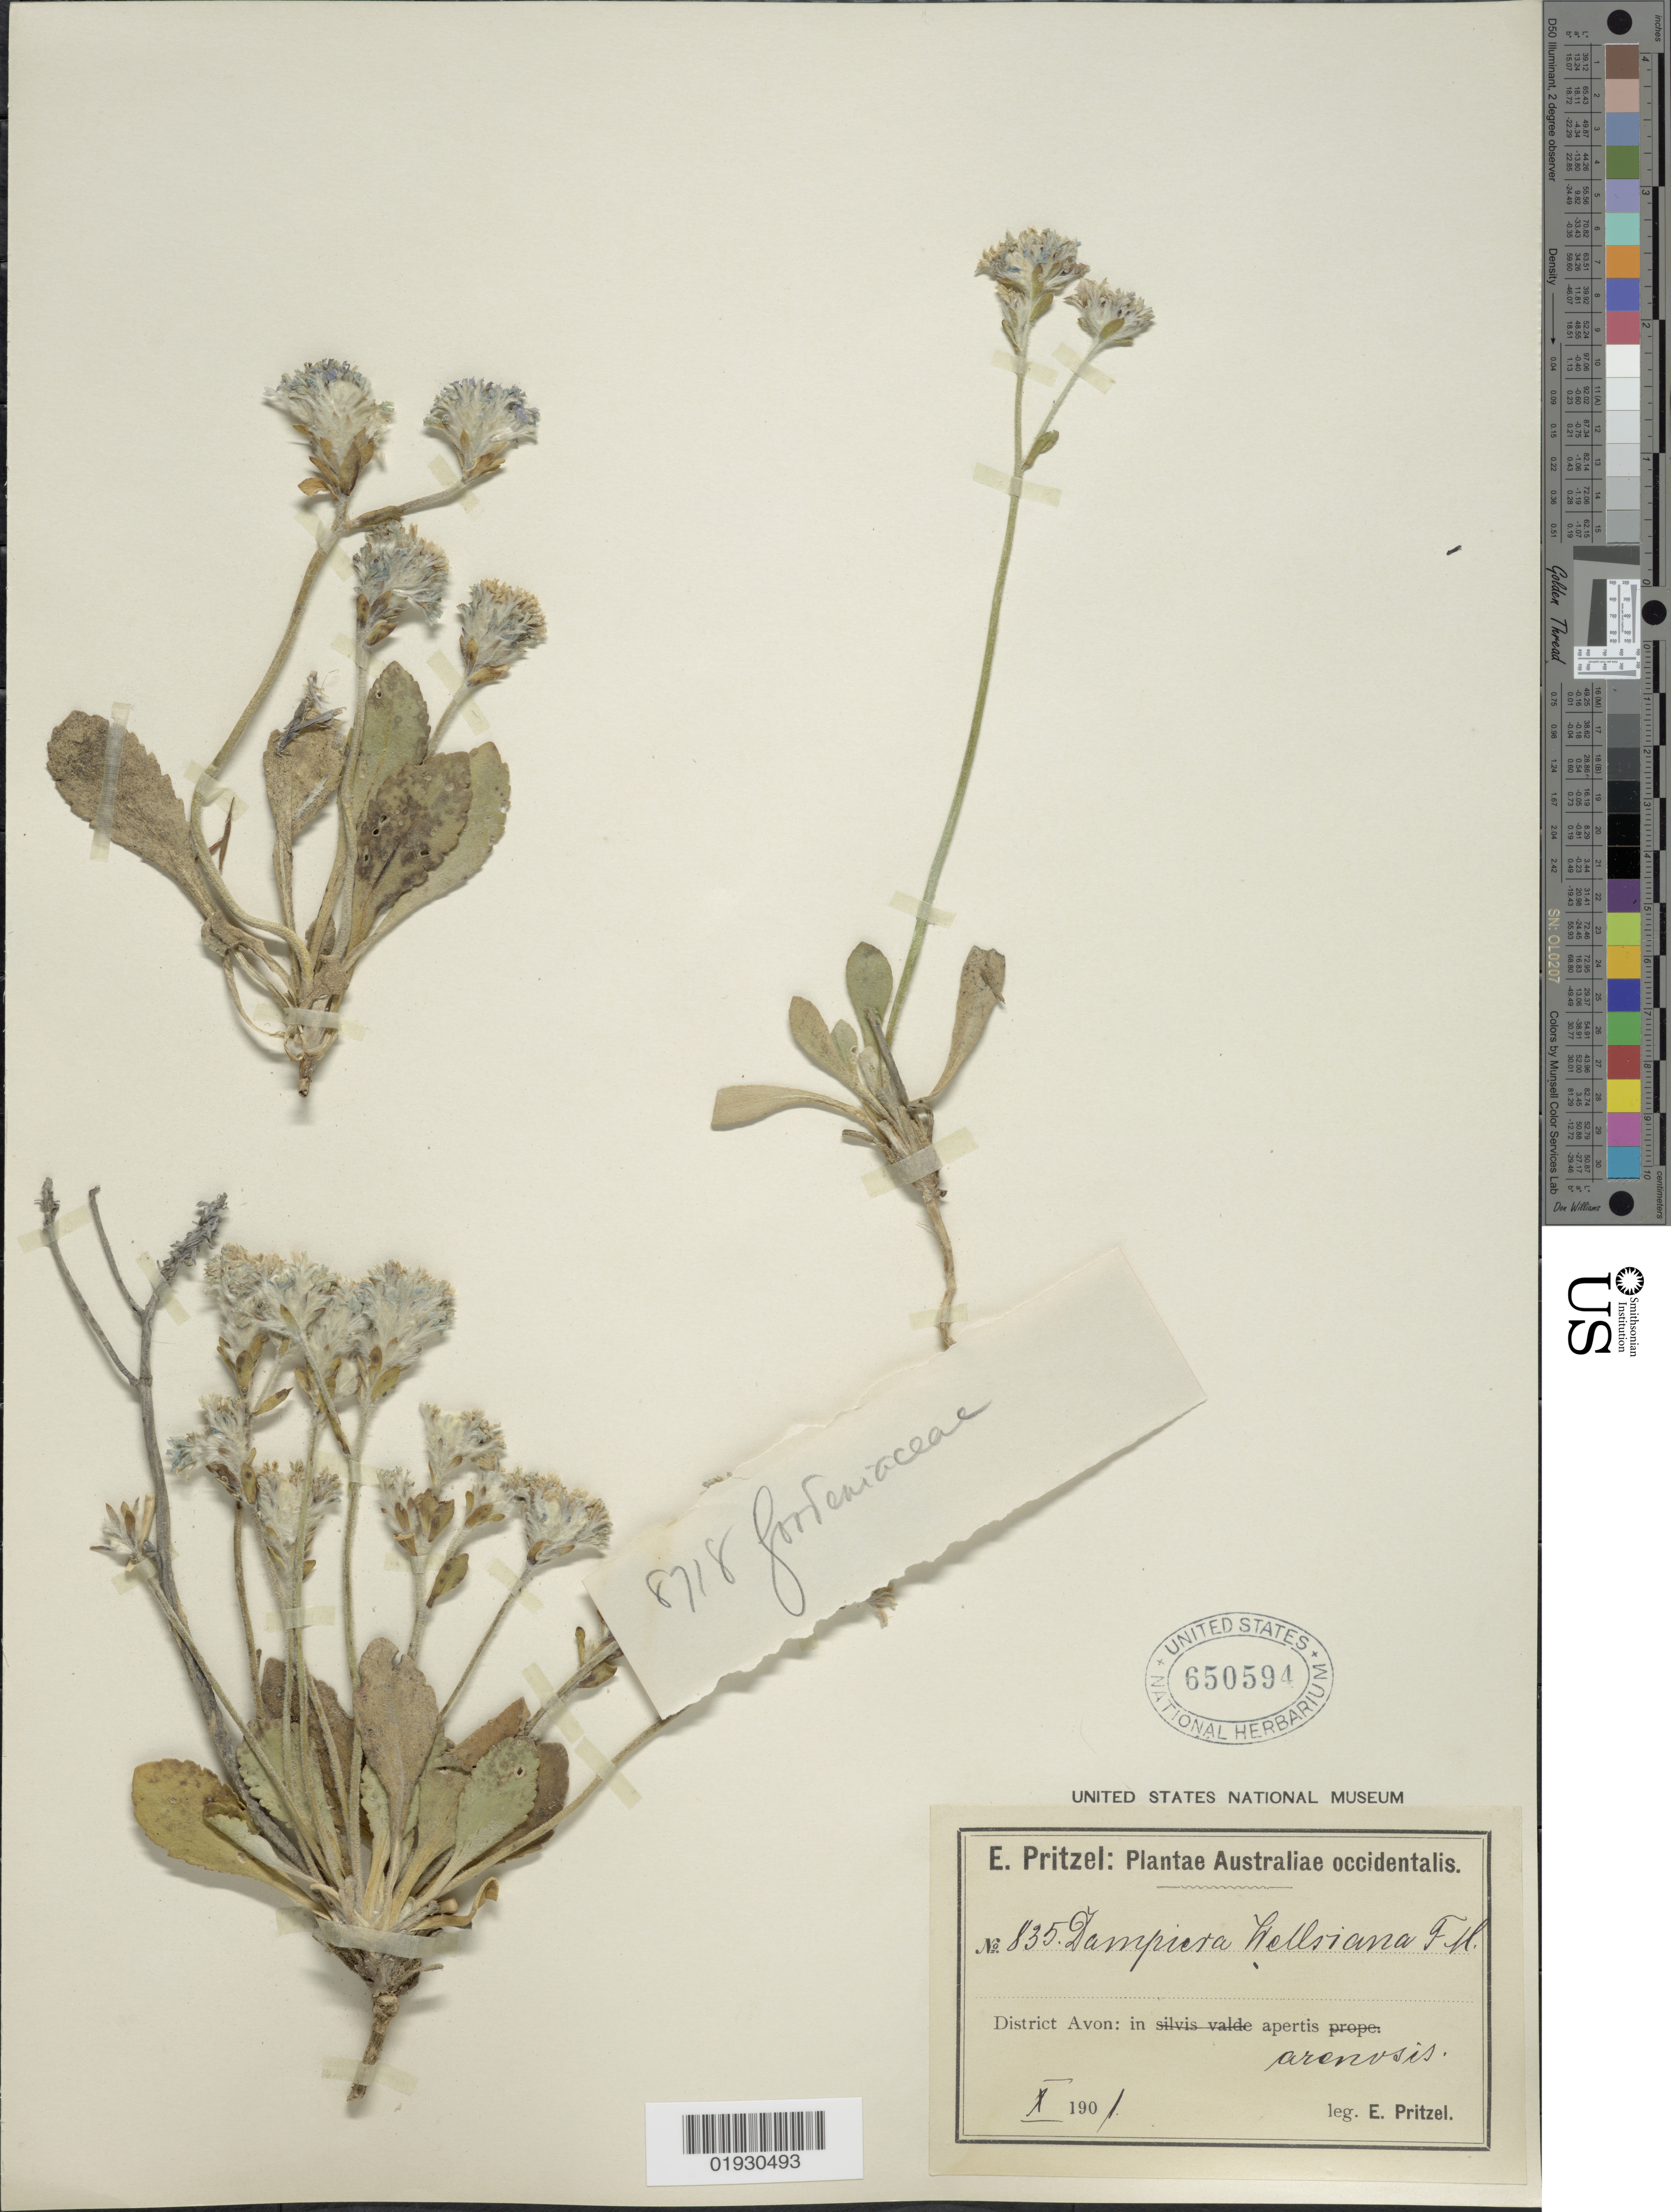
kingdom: Plantae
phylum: Tracheophyta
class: Magnoliopsida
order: Asterales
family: Goodeniaceae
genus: Dampiera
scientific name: Dampiera sp.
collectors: E. G. Pritzel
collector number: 835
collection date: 1901-10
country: Australia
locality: Australiae occidentalis. District Avon: in apertis arenosis.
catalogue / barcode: US 650594